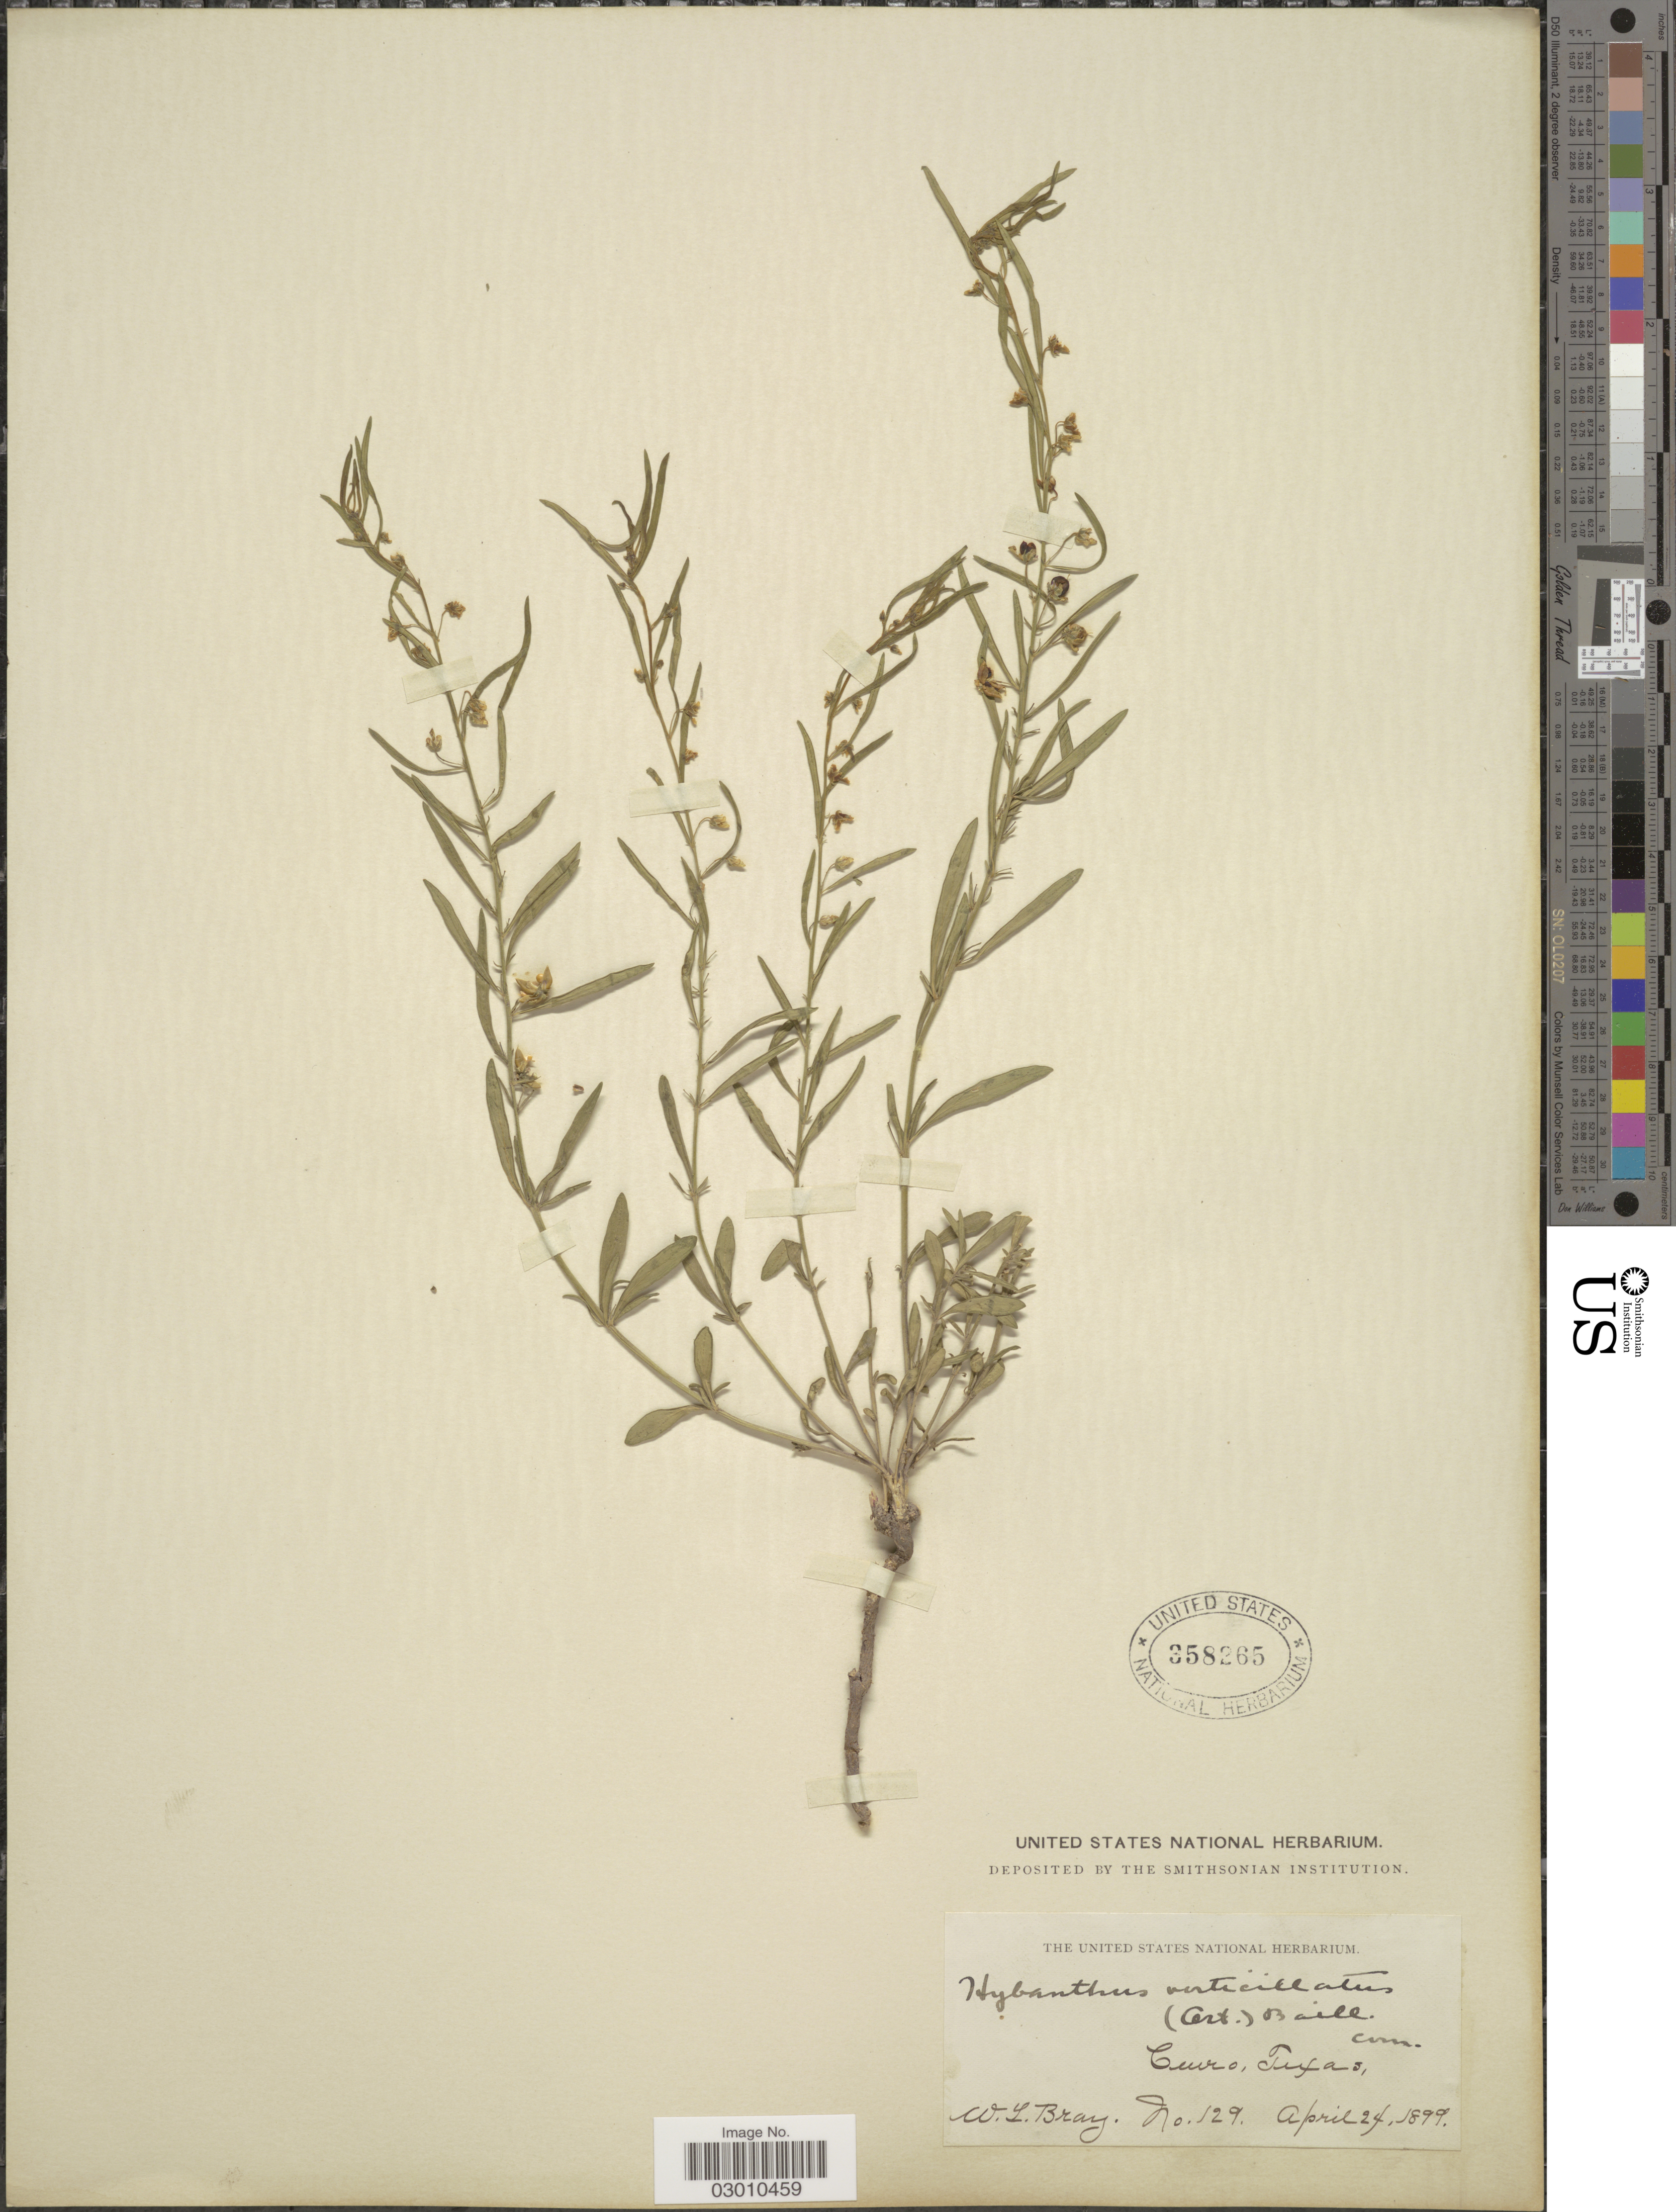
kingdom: Plantae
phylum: Tracheophyta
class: Magnoliopsida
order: Malpighiales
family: Violaceae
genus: Pombalia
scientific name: Pombalia verticillata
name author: (Ortega) Paula-Souza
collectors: W. L. Bray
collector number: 129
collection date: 1899-04-24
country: United States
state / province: Texas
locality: Cuero.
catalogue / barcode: US 358265